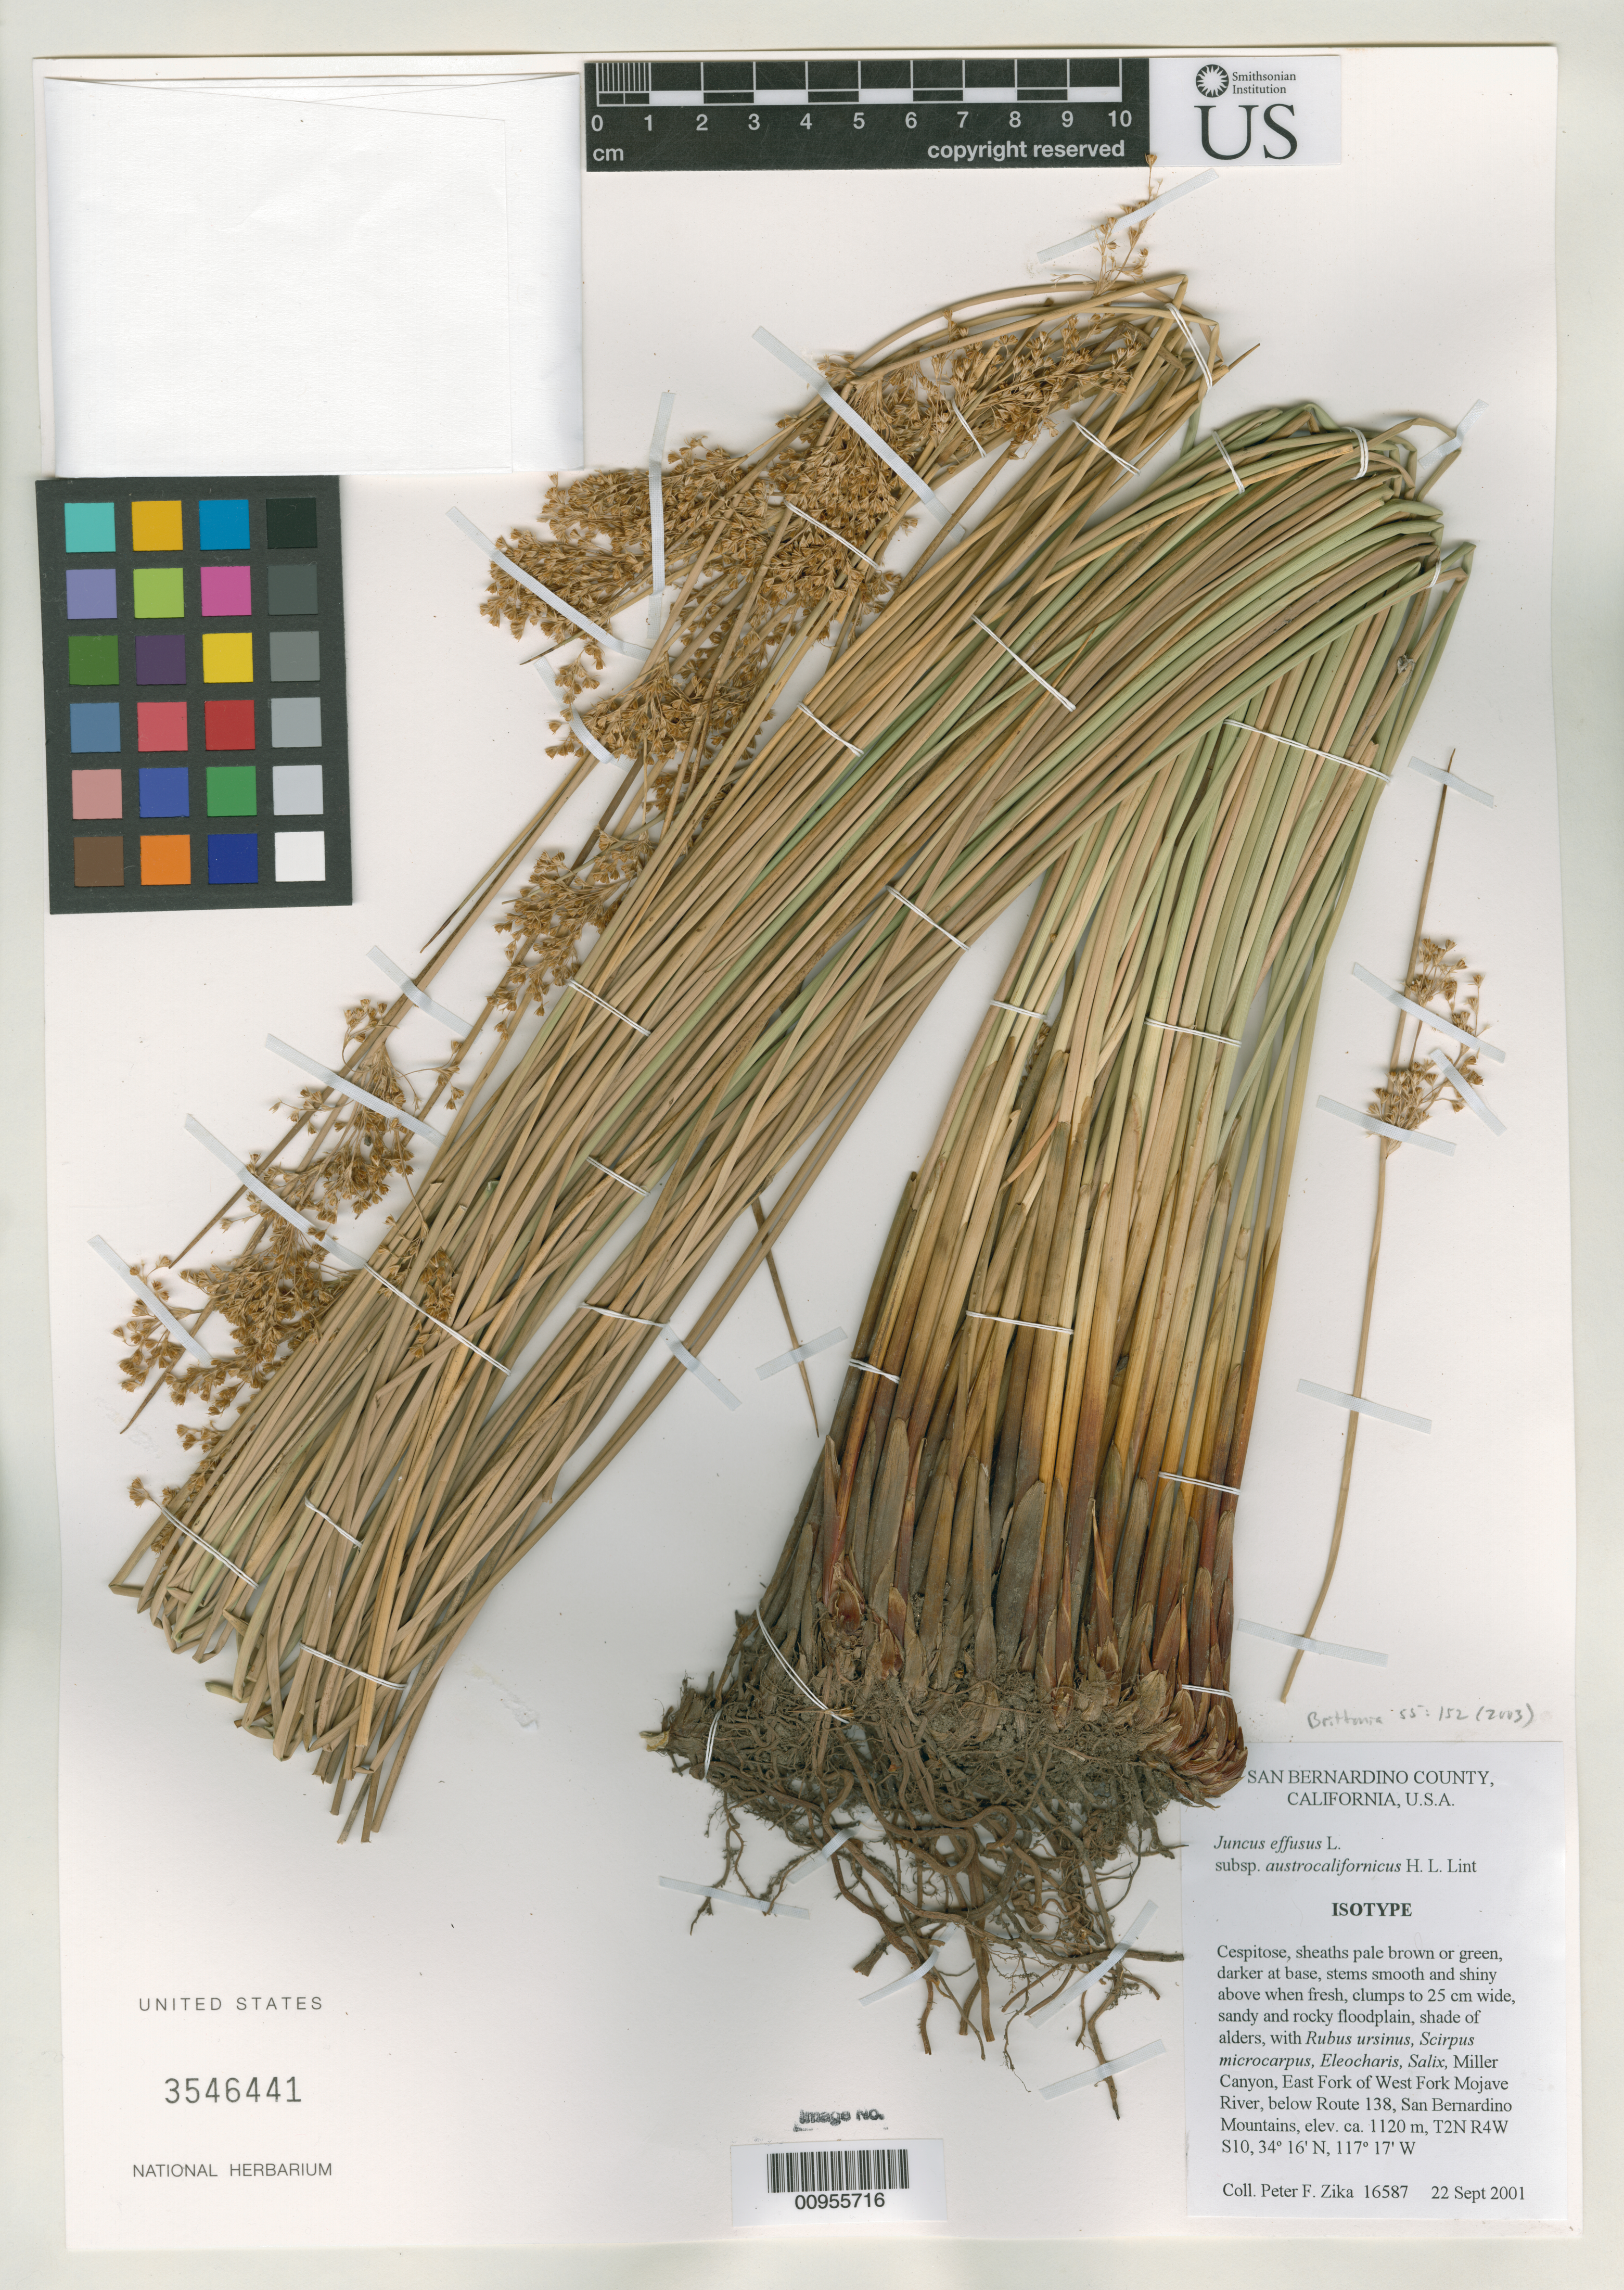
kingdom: Plantae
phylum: Tracheophyta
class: Liliopsida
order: Poales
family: Juncaceae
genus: Juncus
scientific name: Juncus effusus subsp. austrocalifornicus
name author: Lint ex Zika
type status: Isotype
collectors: P. F. Zika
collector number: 16587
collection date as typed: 22 Sep 2001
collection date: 2001-09-22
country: United States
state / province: California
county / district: San Bernardino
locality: Miller Canyon, East Fork of West Fork Mojave River, below Route 138, San Bernardino Mountains.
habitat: Sandy and rocky floodplain, shade of alders, with Rubus ursinus, Scirpus microcarpus, Eleocharis, Salix.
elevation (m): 1120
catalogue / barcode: US 3546441